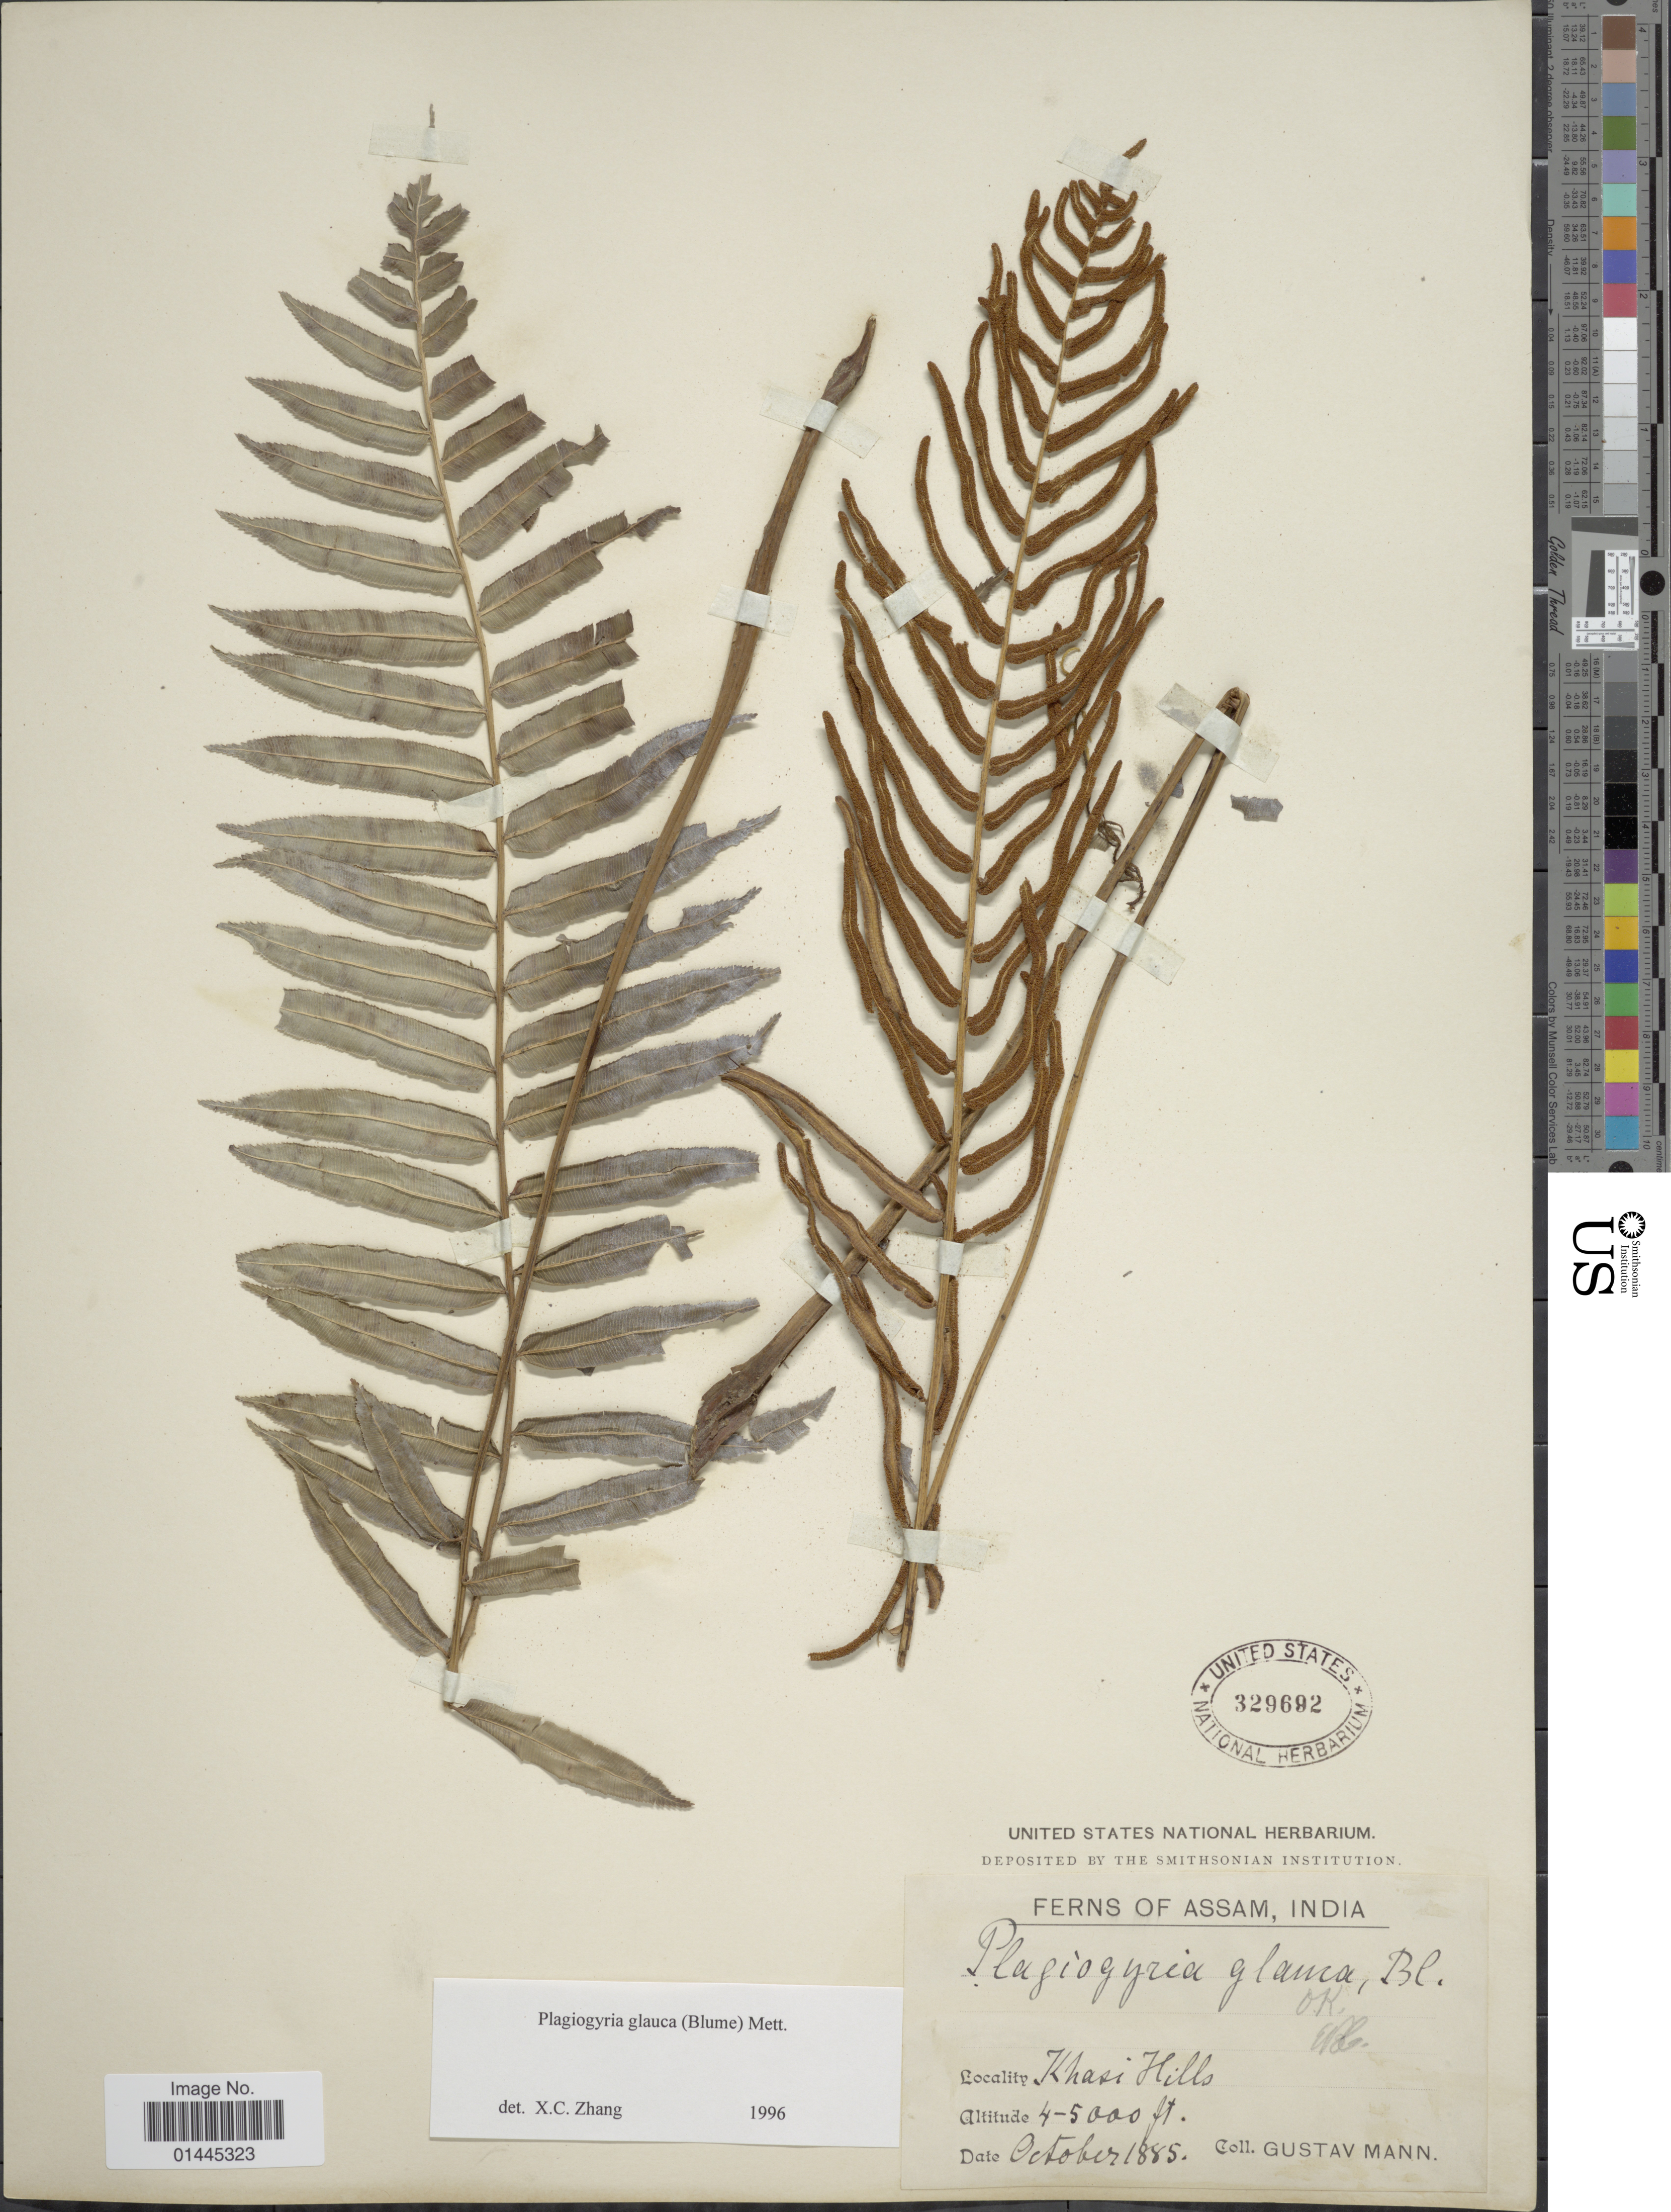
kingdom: Plantae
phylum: Tracheophyta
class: Polypodiopsida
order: Cyatheales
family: Plagiogyriaceae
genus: Plagiogyria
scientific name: Plagiogyria glauca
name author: (Blume) Mett.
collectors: G. Mann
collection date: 1885-10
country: India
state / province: Meghalaya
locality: Khasi Hills.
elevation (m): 1219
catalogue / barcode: US 329692